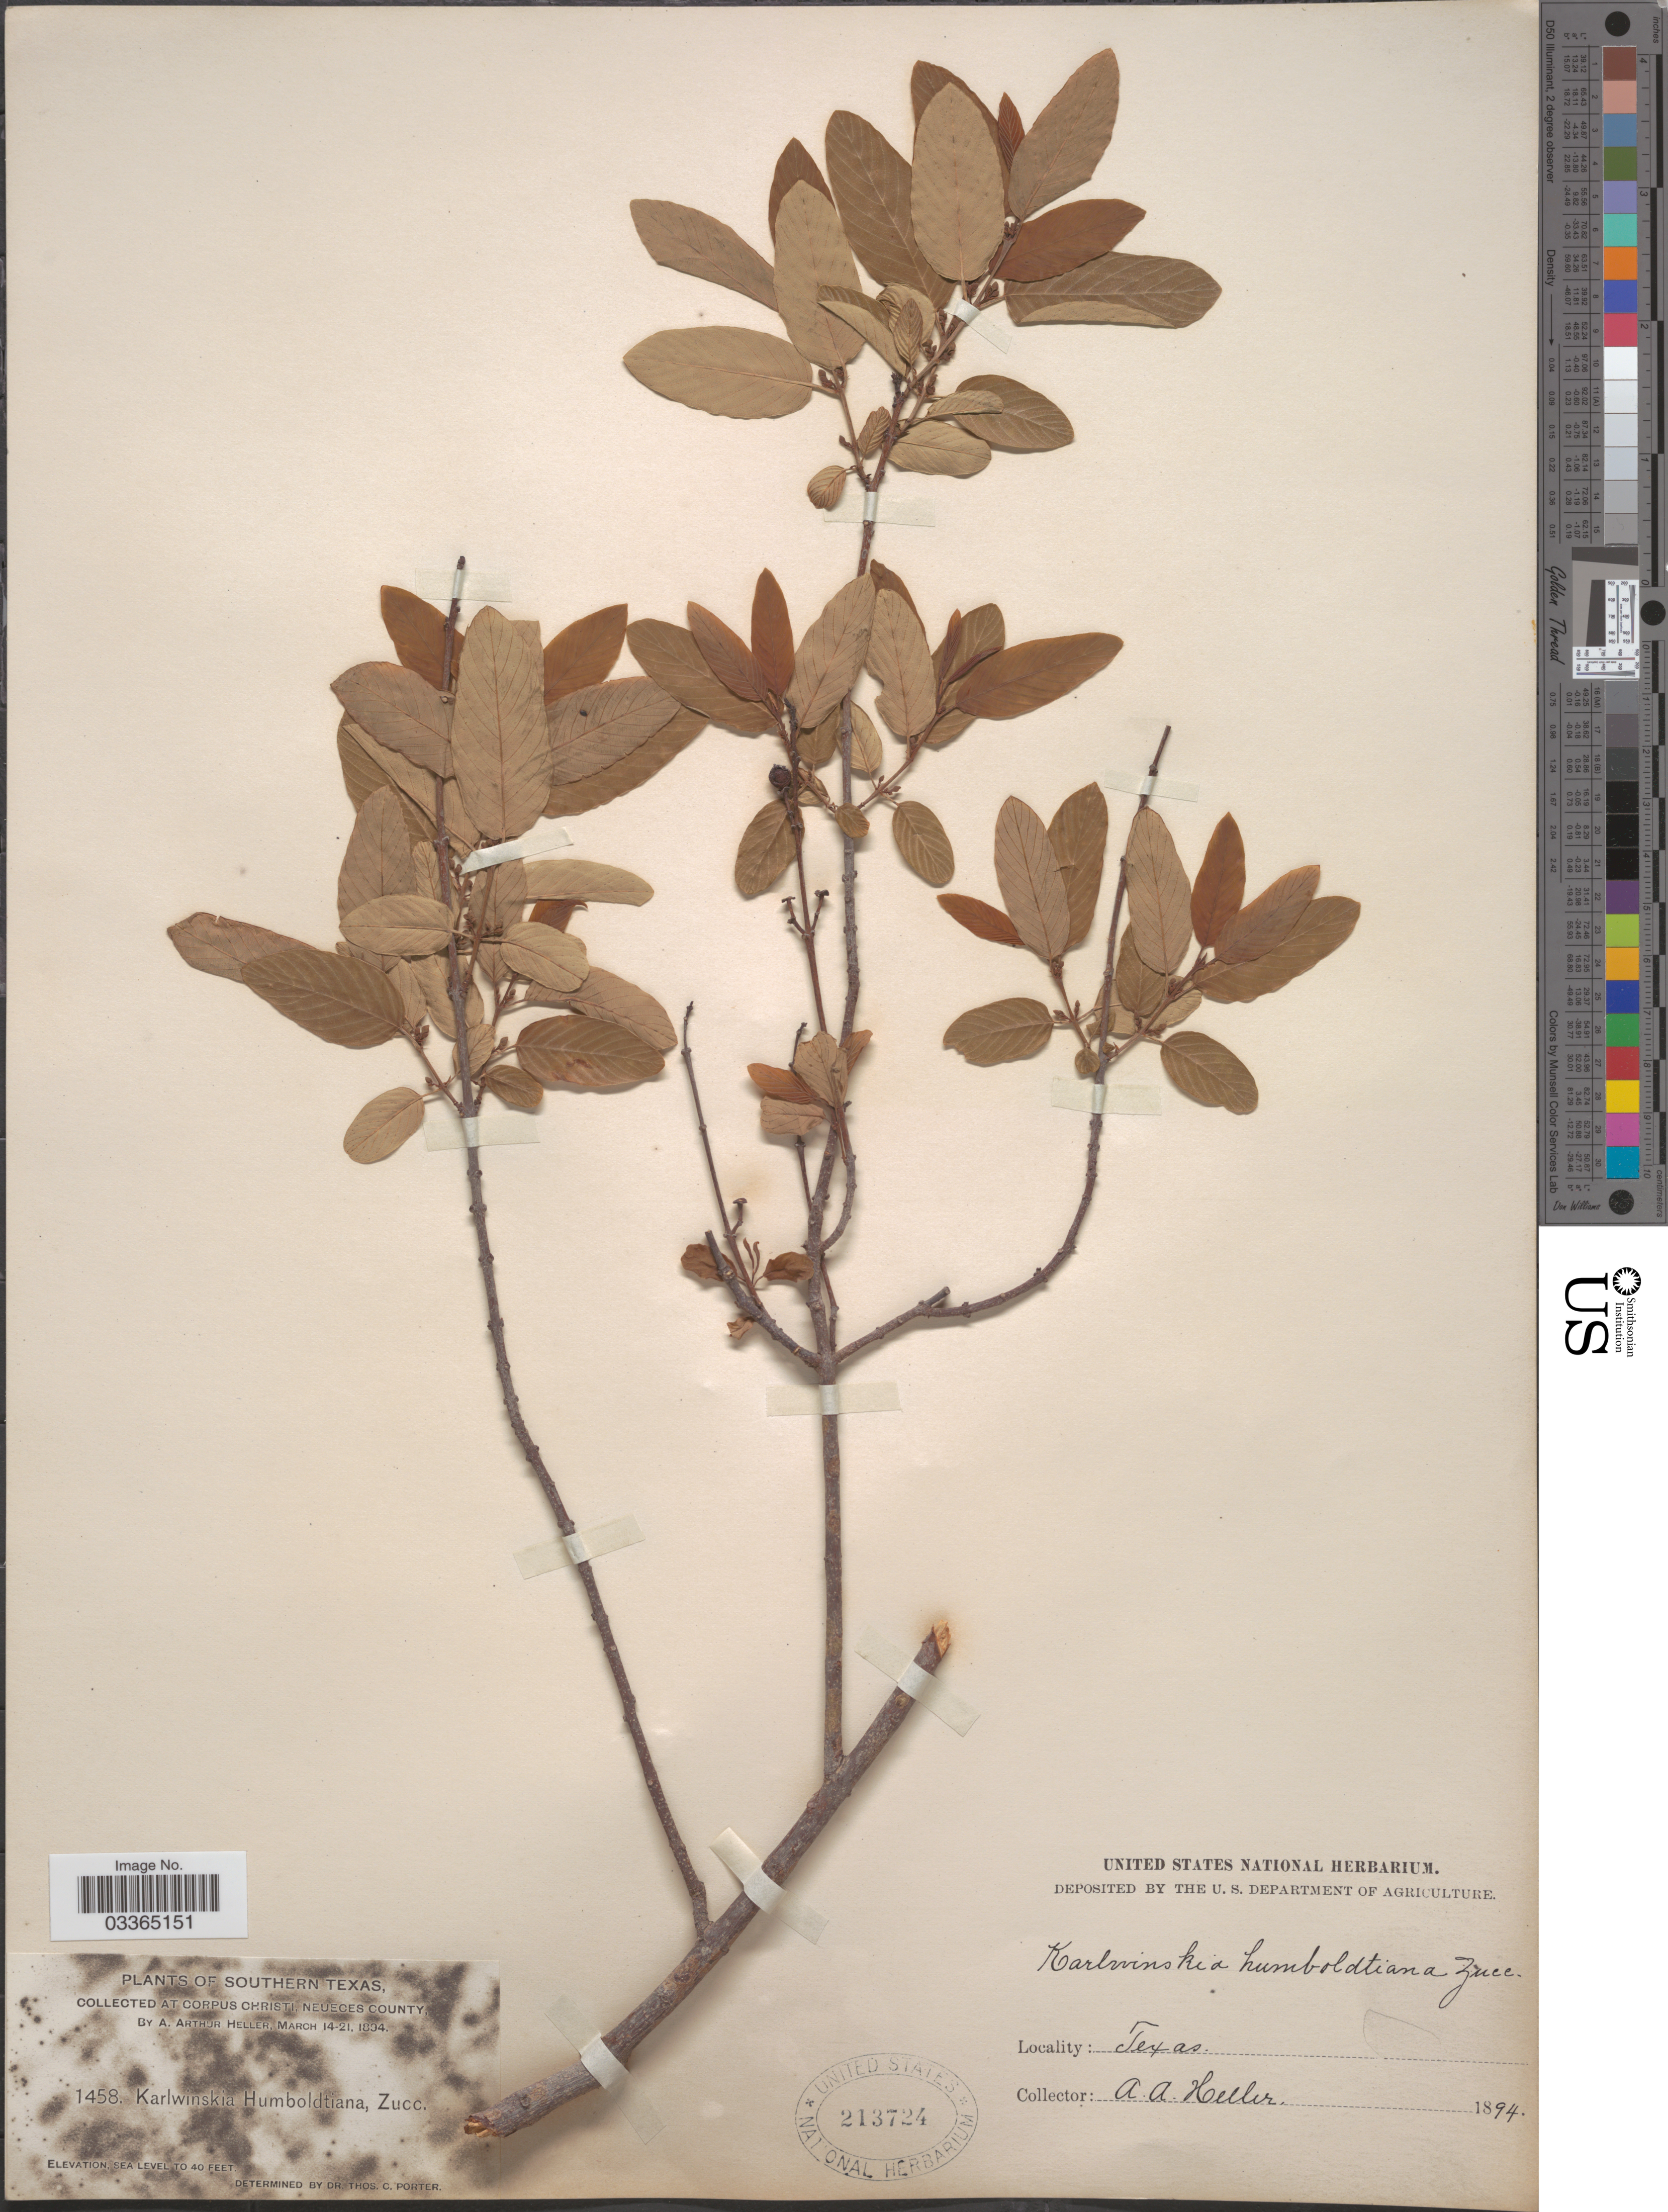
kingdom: Plantae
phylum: Tracheophyta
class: Magnoliopsida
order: Rosales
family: Rhamnaceae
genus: Karwinskia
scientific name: Karwinskia humboldtiana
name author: (Schult.) Zucc.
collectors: A. A. Heller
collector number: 1458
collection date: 1894-03-14/1894-03-21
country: United States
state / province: Texas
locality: Southern Texas. At Corpus Christi in Neuces County.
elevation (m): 0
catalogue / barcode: US 213724